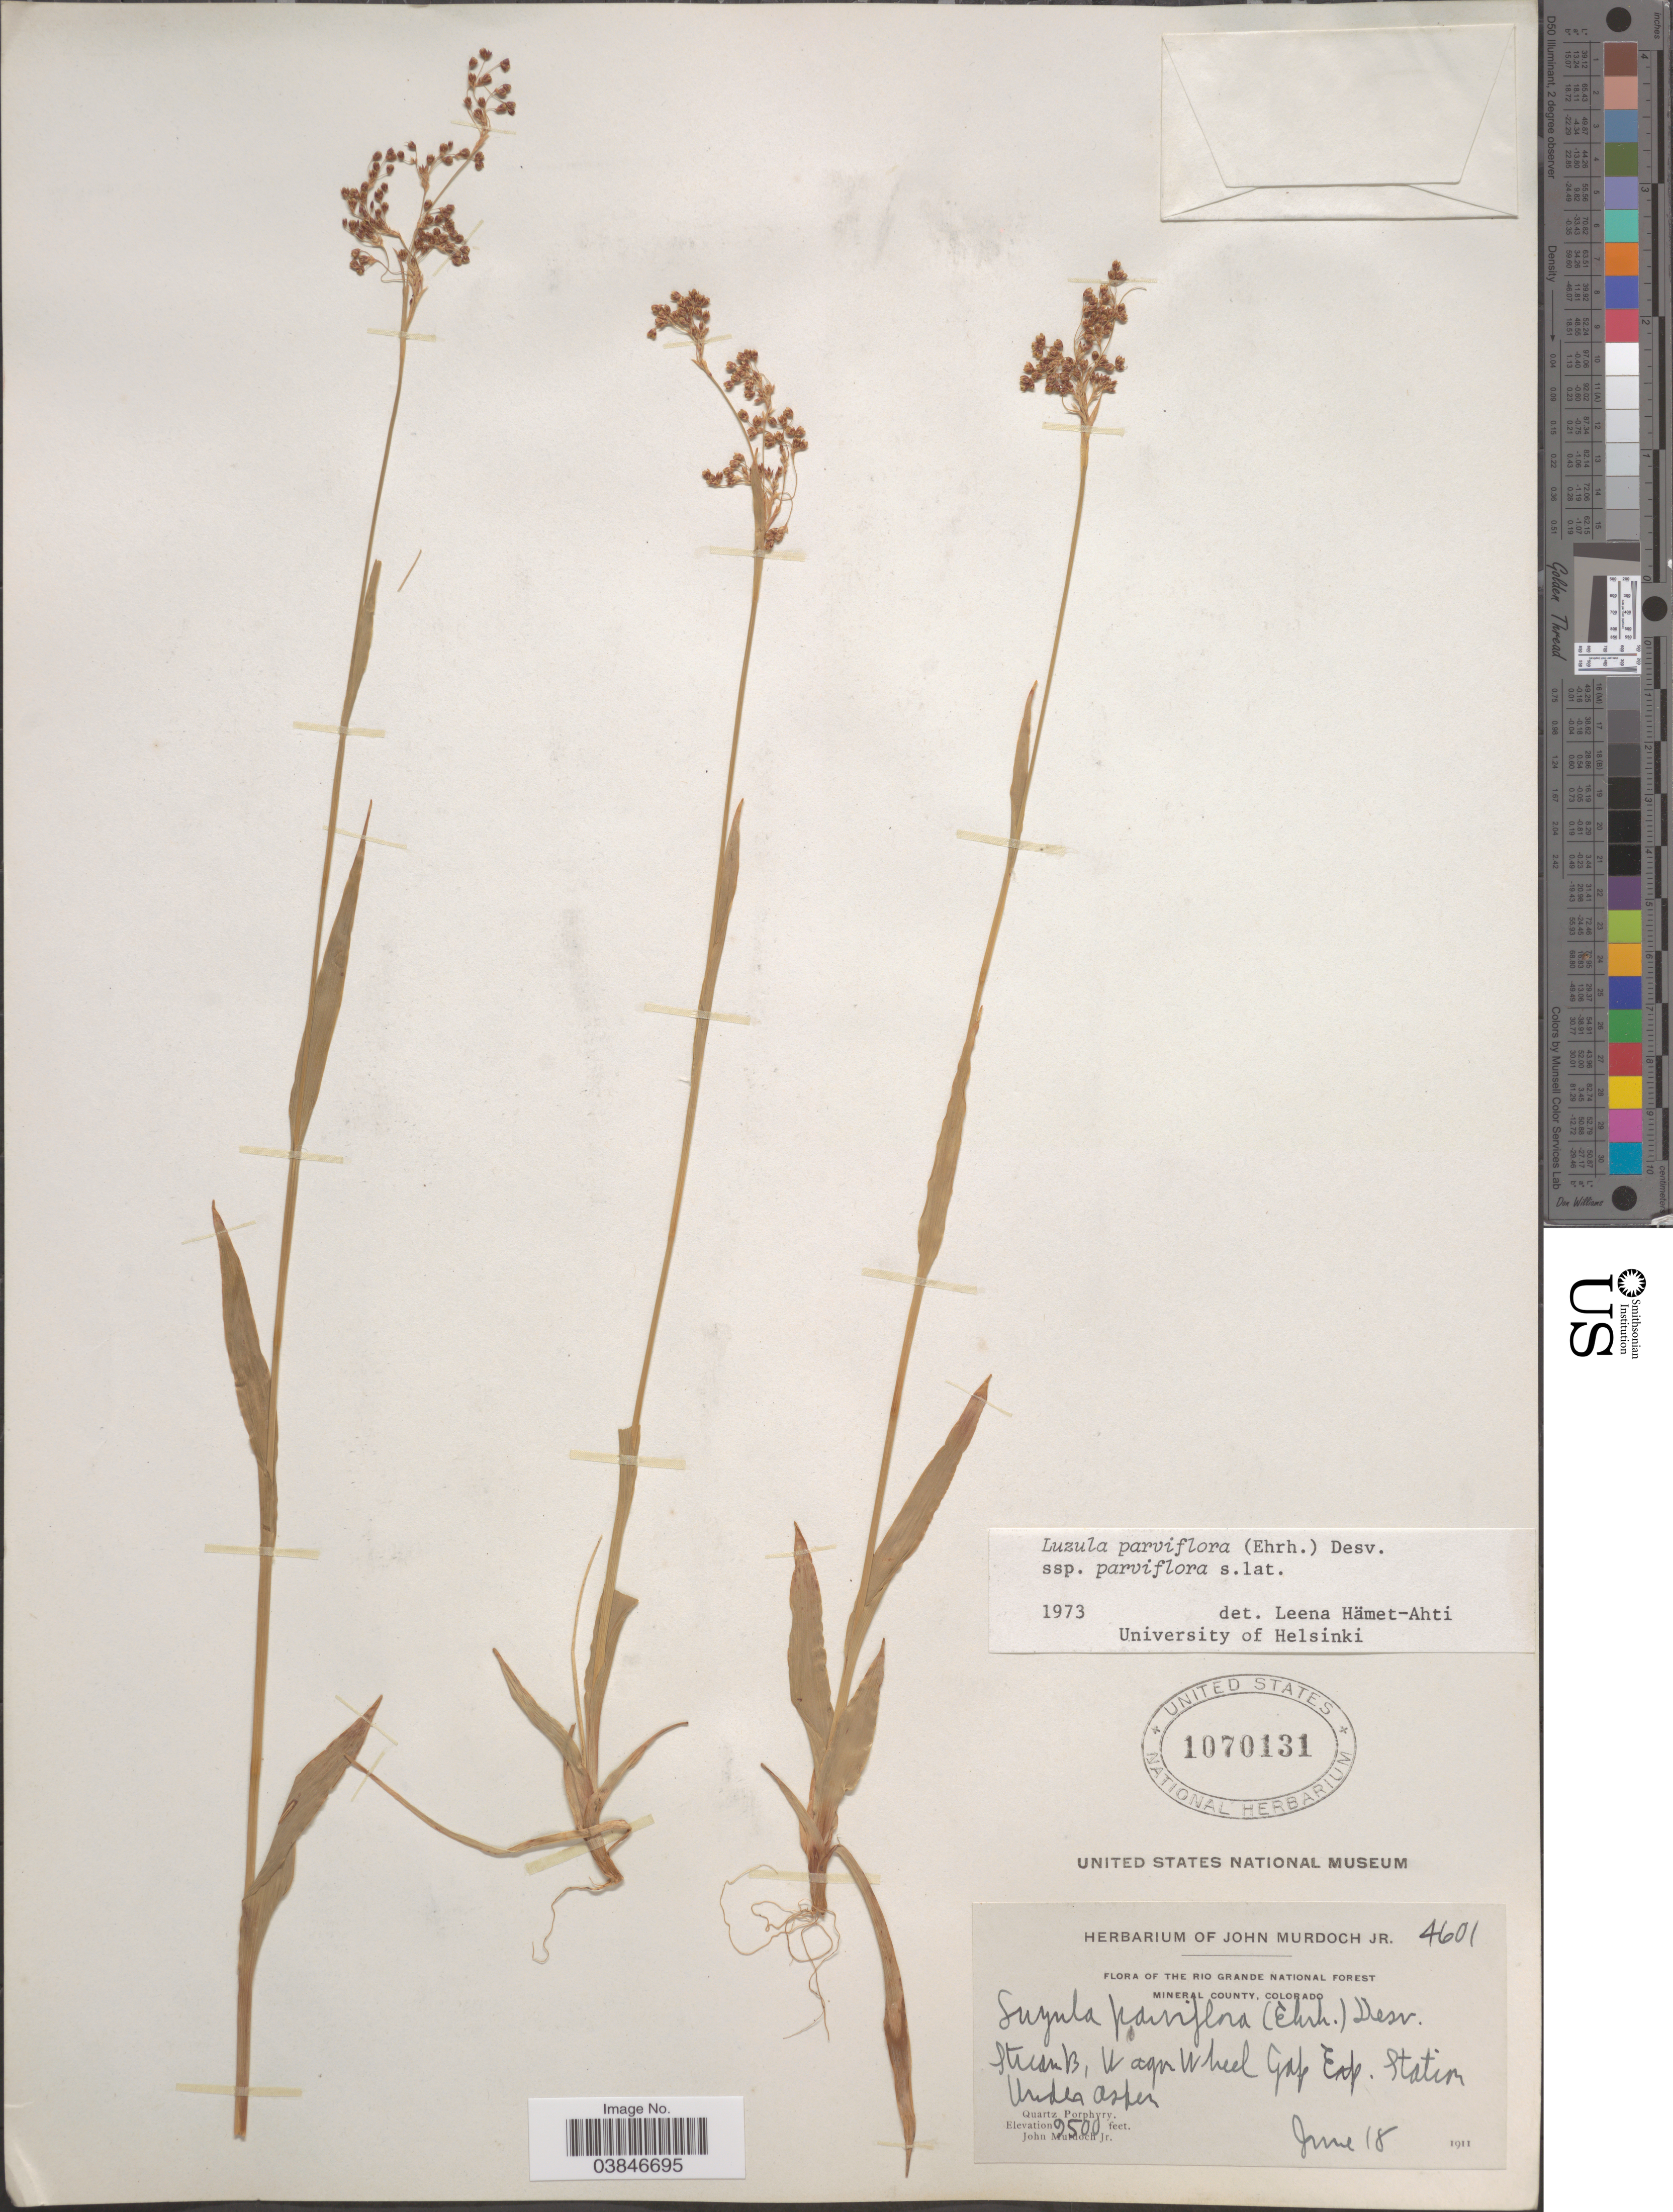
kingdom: Plantae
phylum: Tracheophyta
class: Liliopsida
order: Poales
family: Juncaceae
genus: Luzula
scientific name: Luzula parviflora subsp. parviflora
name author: (Ehrh.) Desv.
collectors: J. Murdoch Jr.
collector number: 4601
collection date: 1911-06-18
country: United States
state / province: Colorado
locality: The Rio Grande National Forest. Mineral County. Stream B, Wagon Wheel Gap Ext. Station. Quartz Porphyry.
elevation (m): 2896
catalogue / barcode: US 1070131